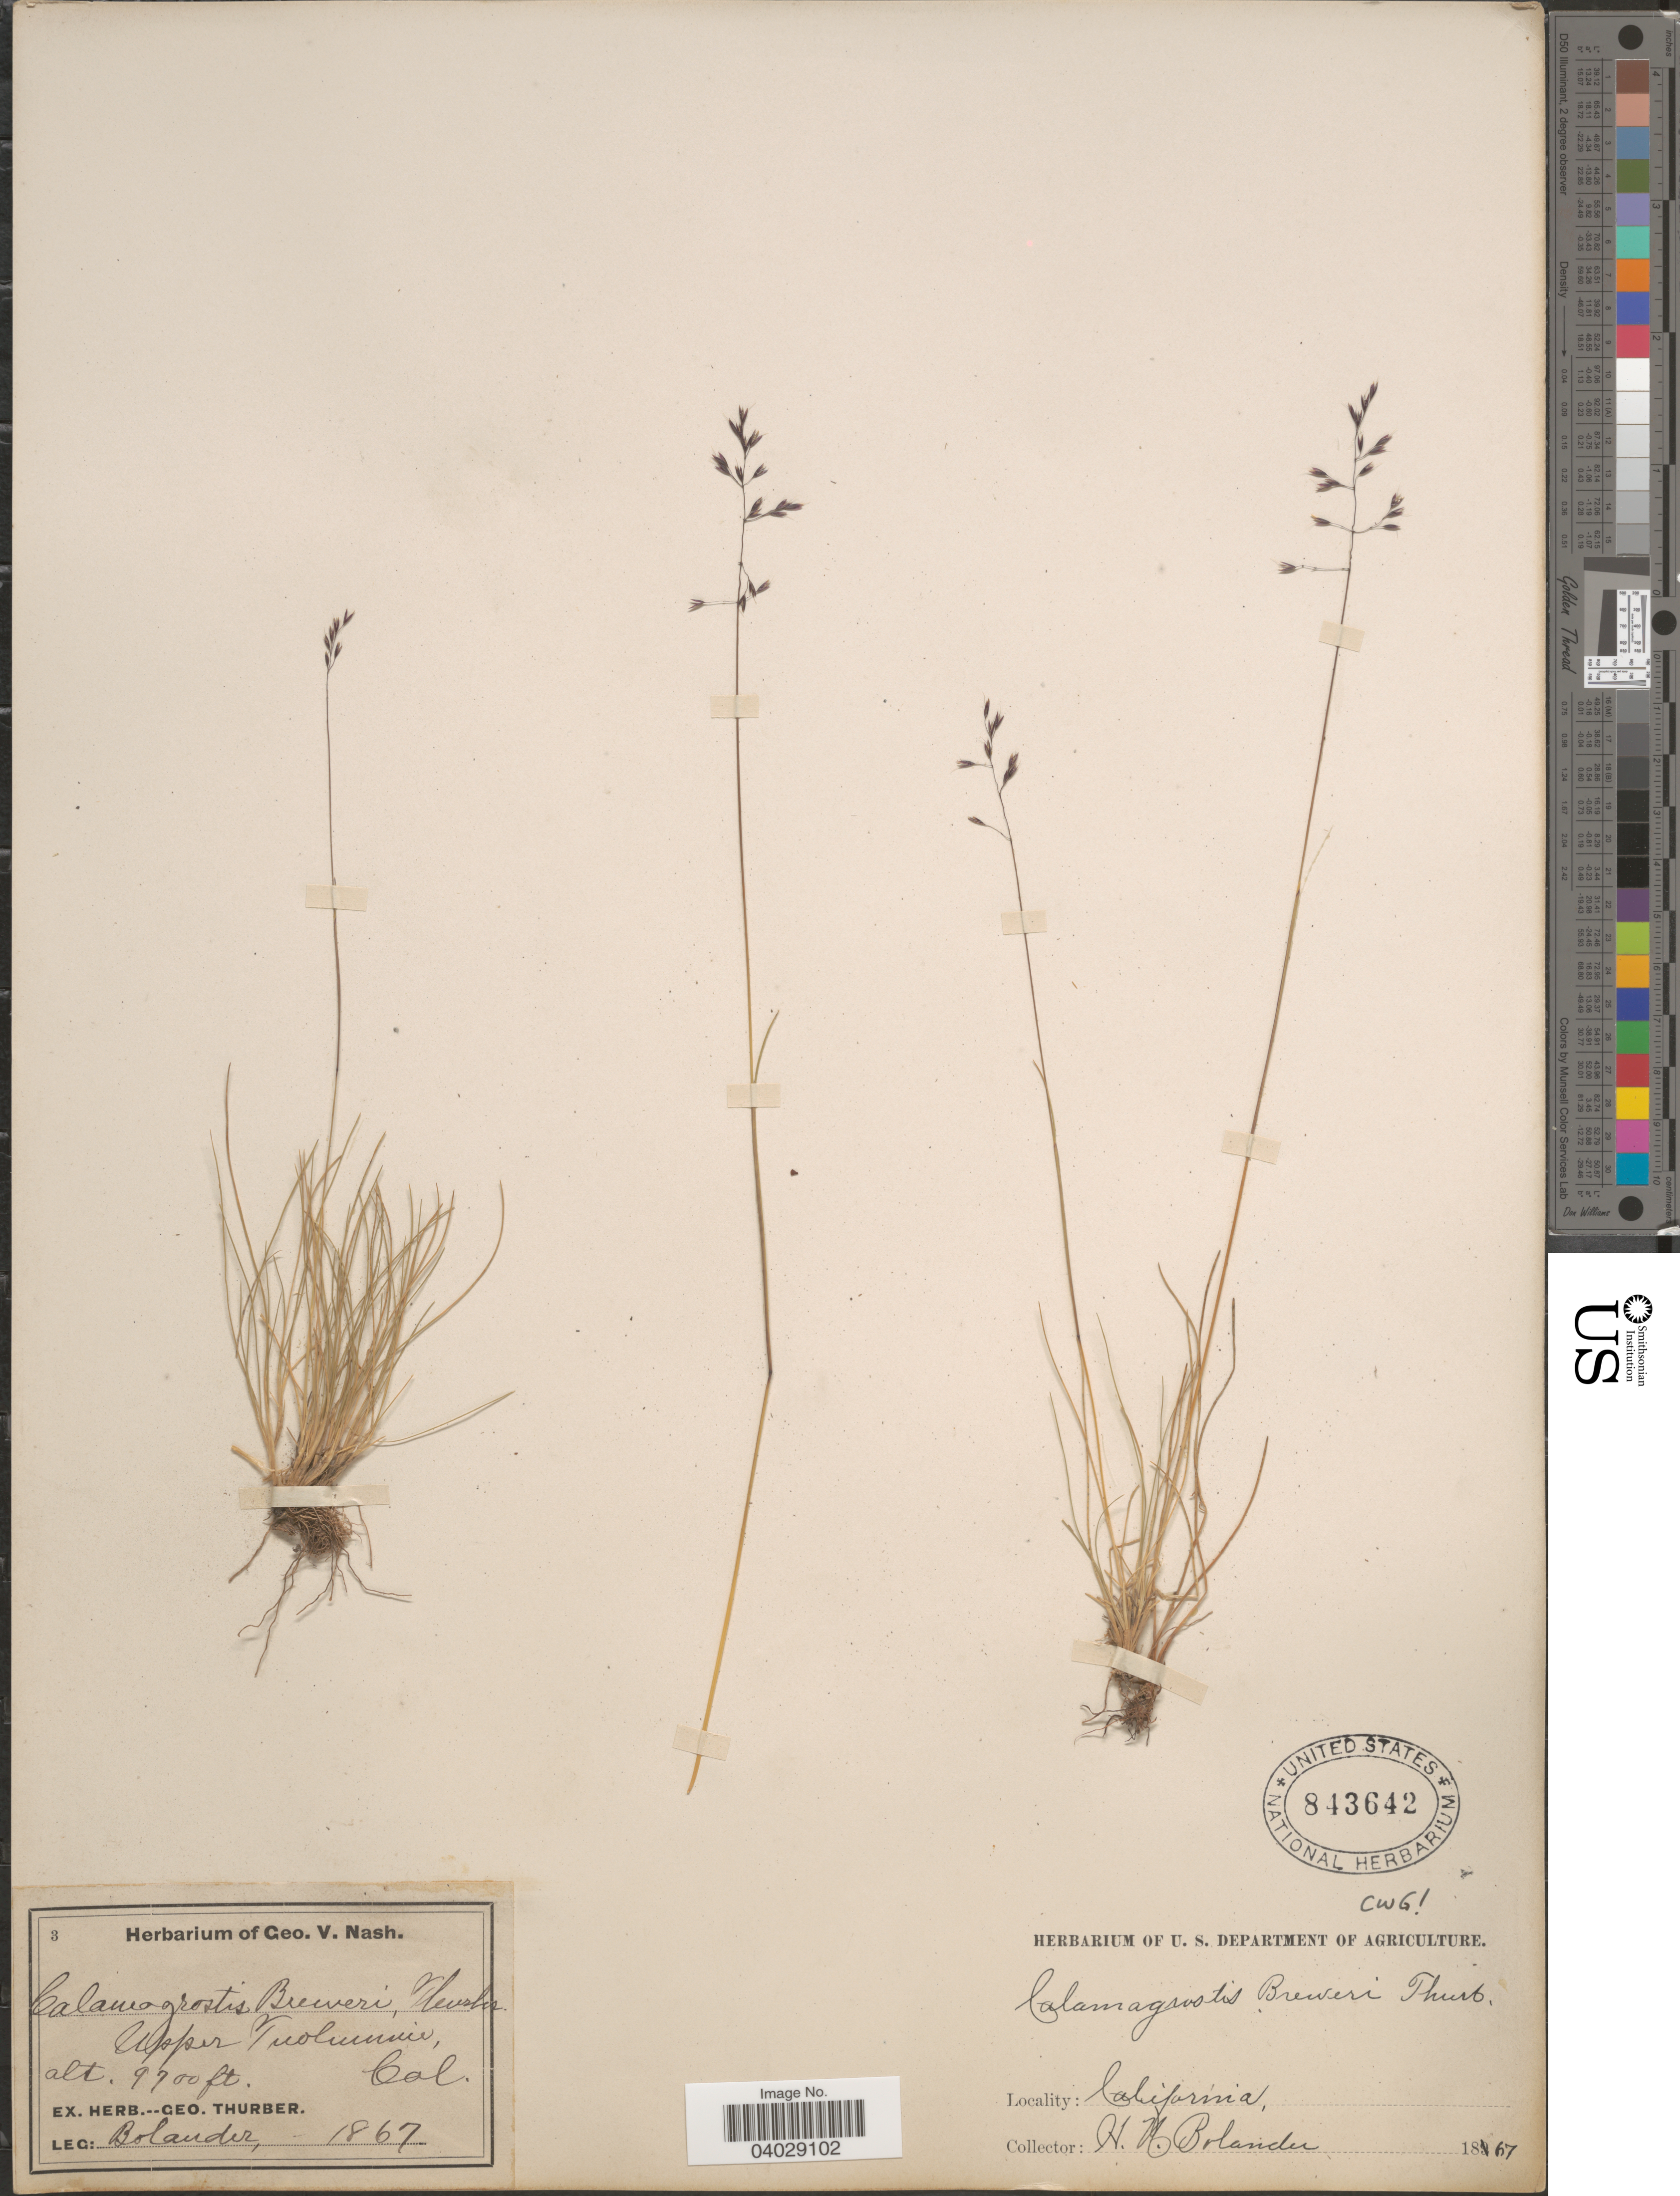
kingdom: Plantae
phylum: Tracheophyta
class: Liliopsida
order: Poales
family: Poaceae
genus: Calamagrostis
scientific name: Calamagrostis muiriana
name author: B.L. Wilson & Sami Gray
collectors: H. Bolander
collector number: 3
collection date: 1867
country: United States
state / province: California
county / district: Tuolumne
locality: Upper Tuolumne.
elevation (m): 2957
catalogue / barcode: US 843642